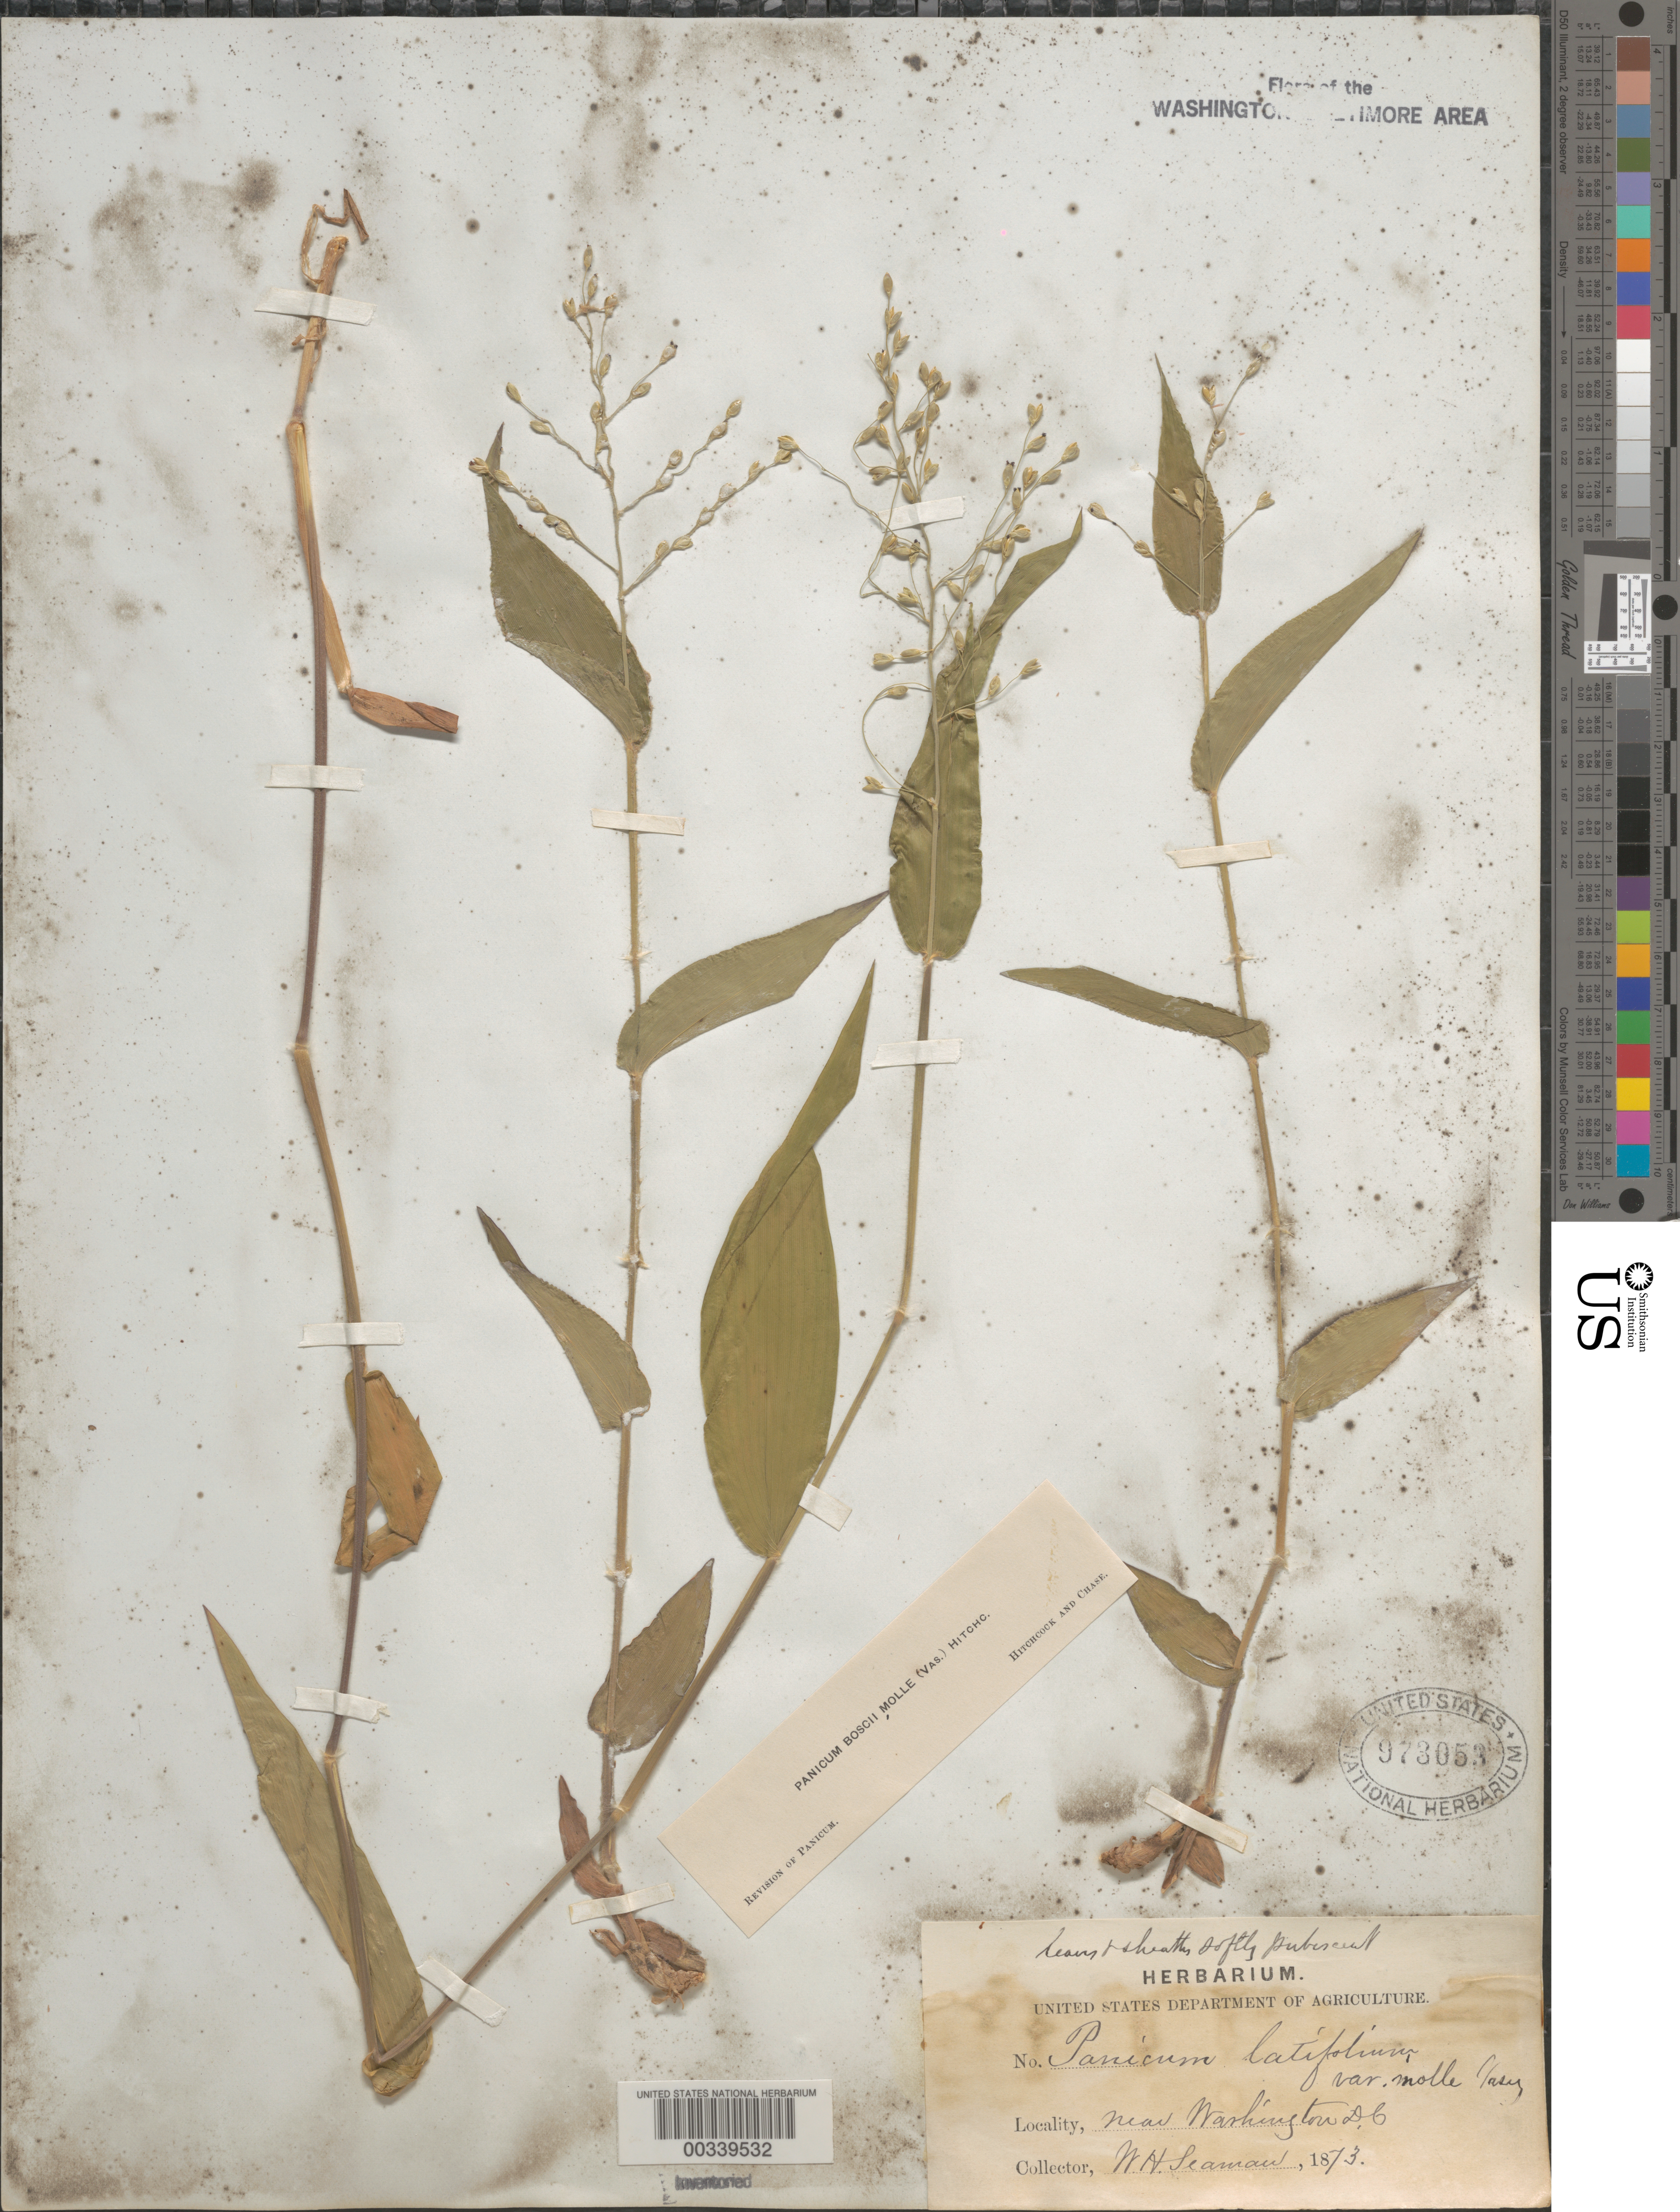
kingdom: Plantae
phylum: Tracheophyta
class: Liliopsida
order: Poales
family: Poaceae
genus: Dichanthelium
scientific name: Dichanthelium boscii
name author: (Poir.) Gould & C.A. Clark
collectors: W. Seaman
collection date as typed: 1873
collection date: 1873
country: United States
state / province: District of Columbia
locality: Near Washington DC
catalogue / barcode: US 973053